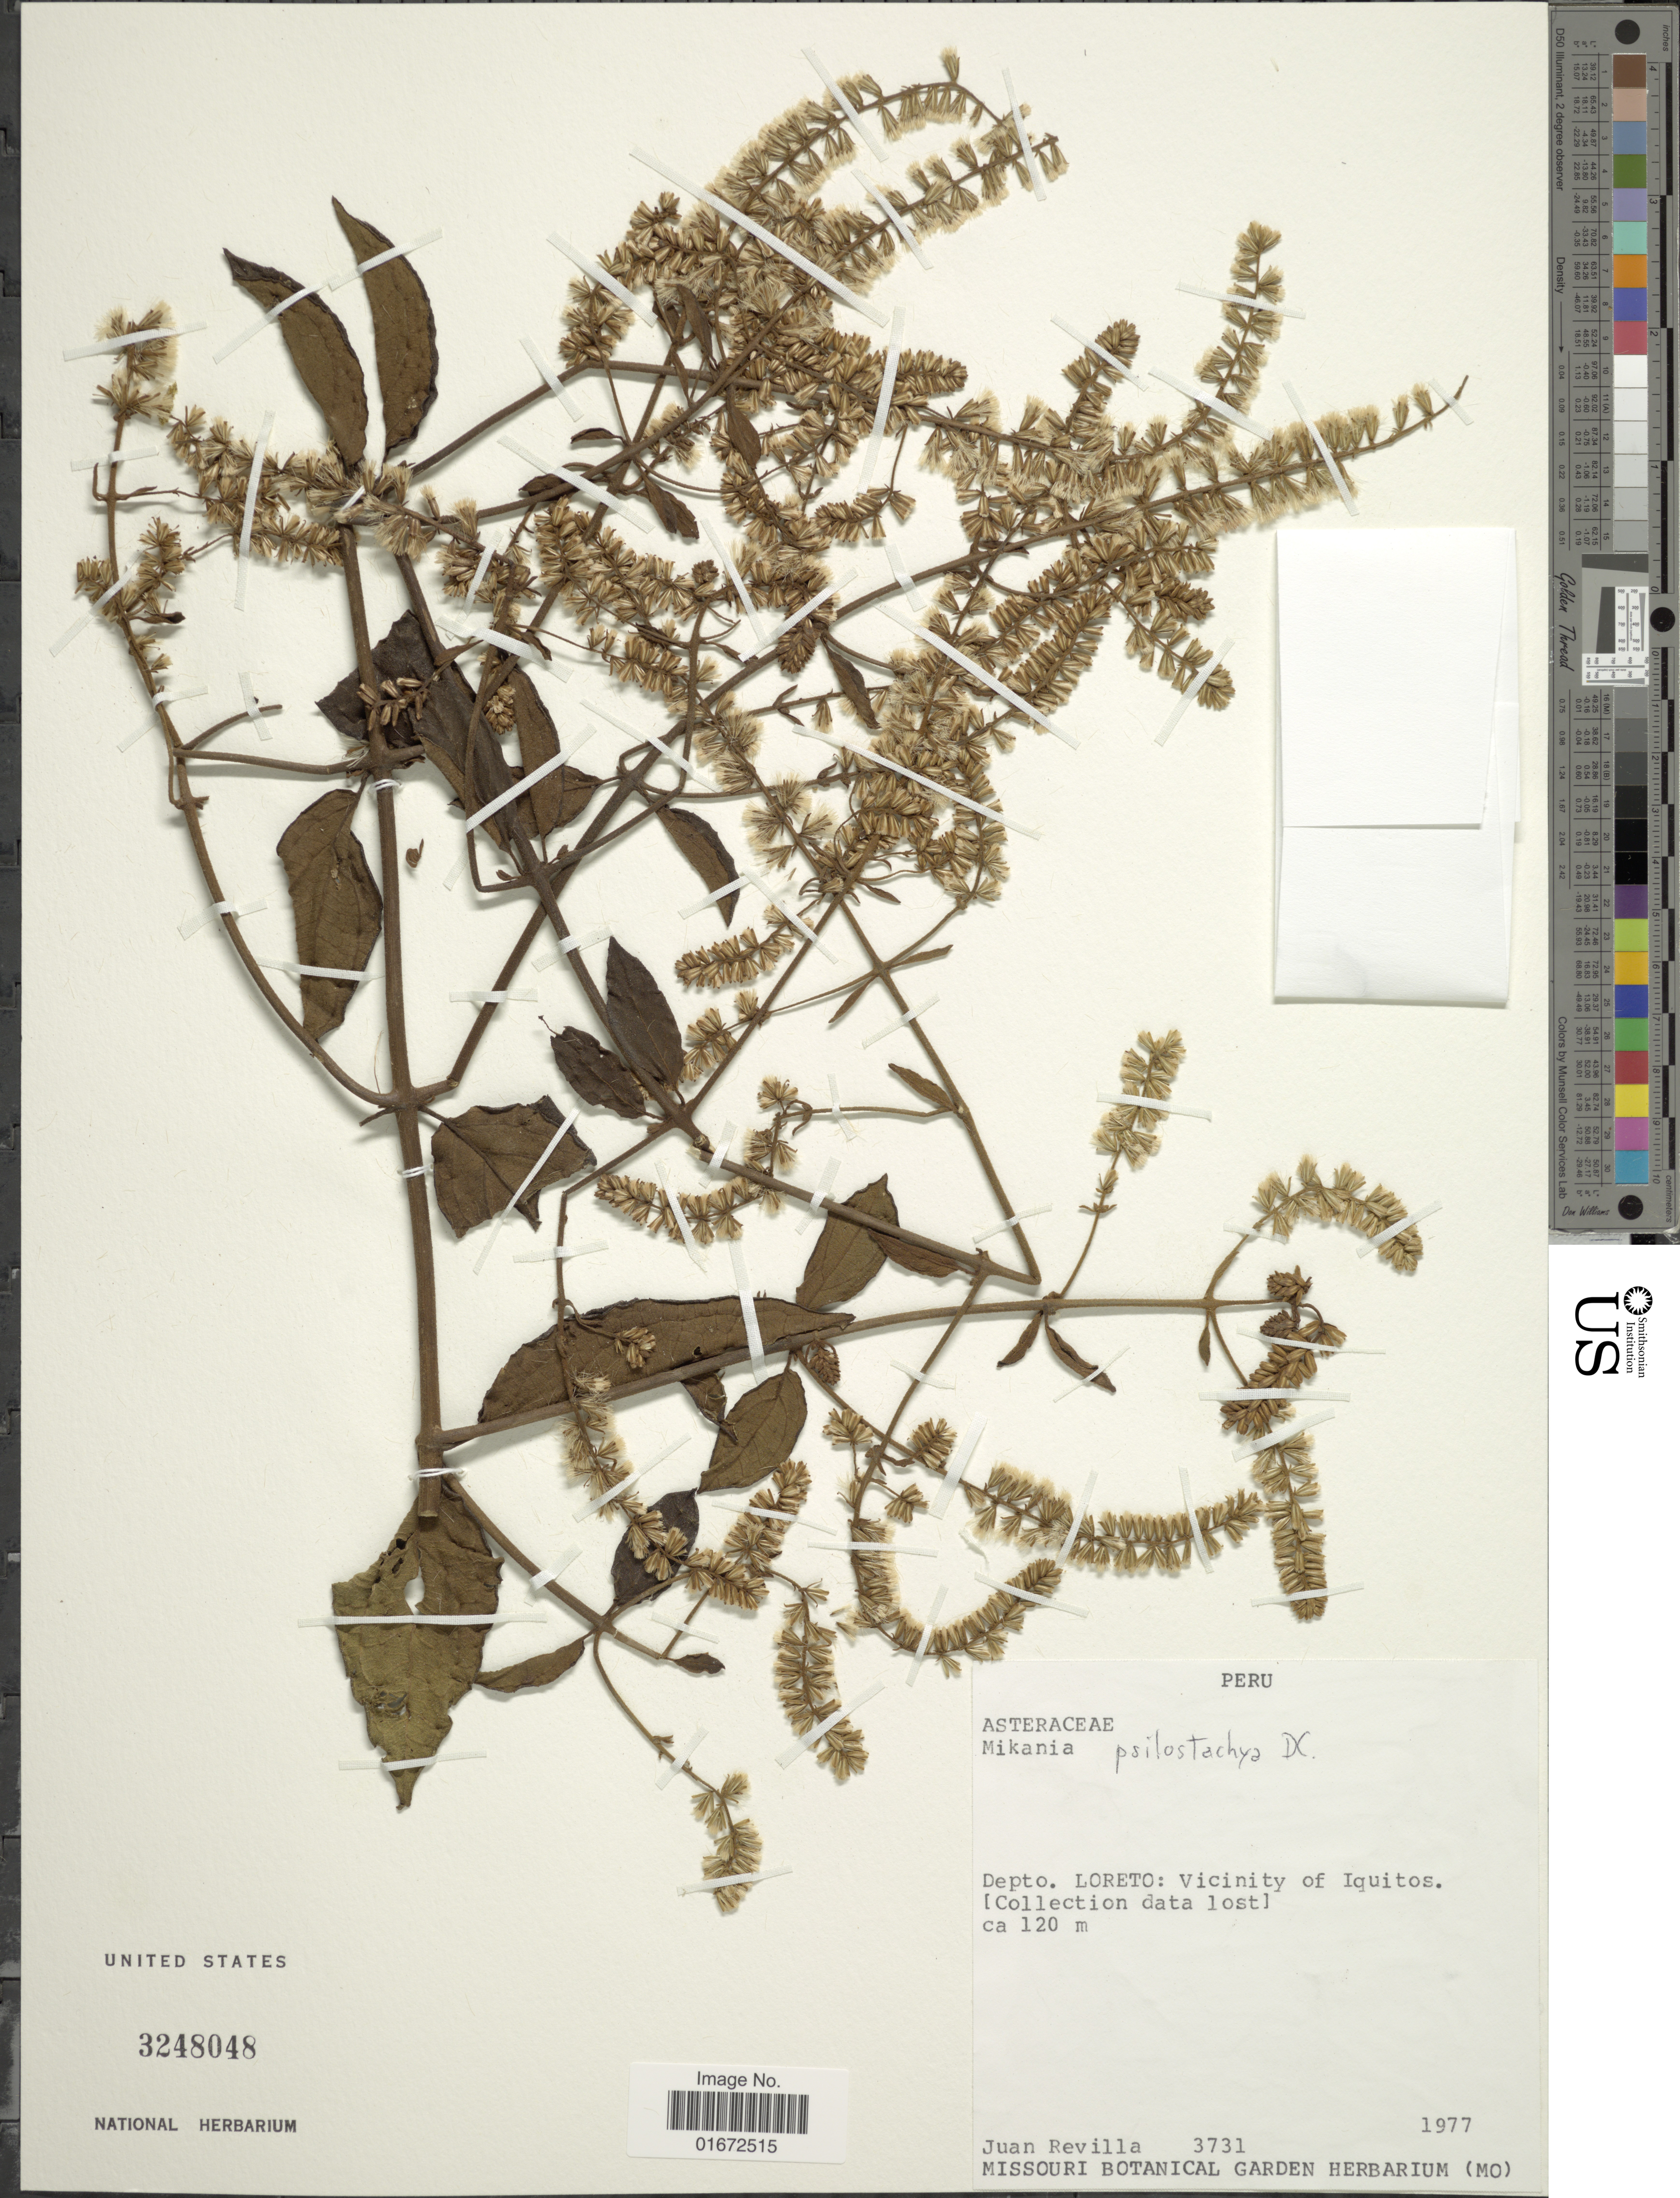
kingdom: Plantae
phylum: Tracheophyta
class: Magnoliopsida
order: Asterales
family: Asteraceae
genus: Mikania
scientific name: Mikania psilostachya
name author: DC.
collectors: J. Revilla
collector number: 3731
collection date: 1977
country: Peru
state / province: Loreto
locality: Depto. Loreto: Vicinity of Iquitos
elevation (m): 120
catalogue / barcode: US 3248048